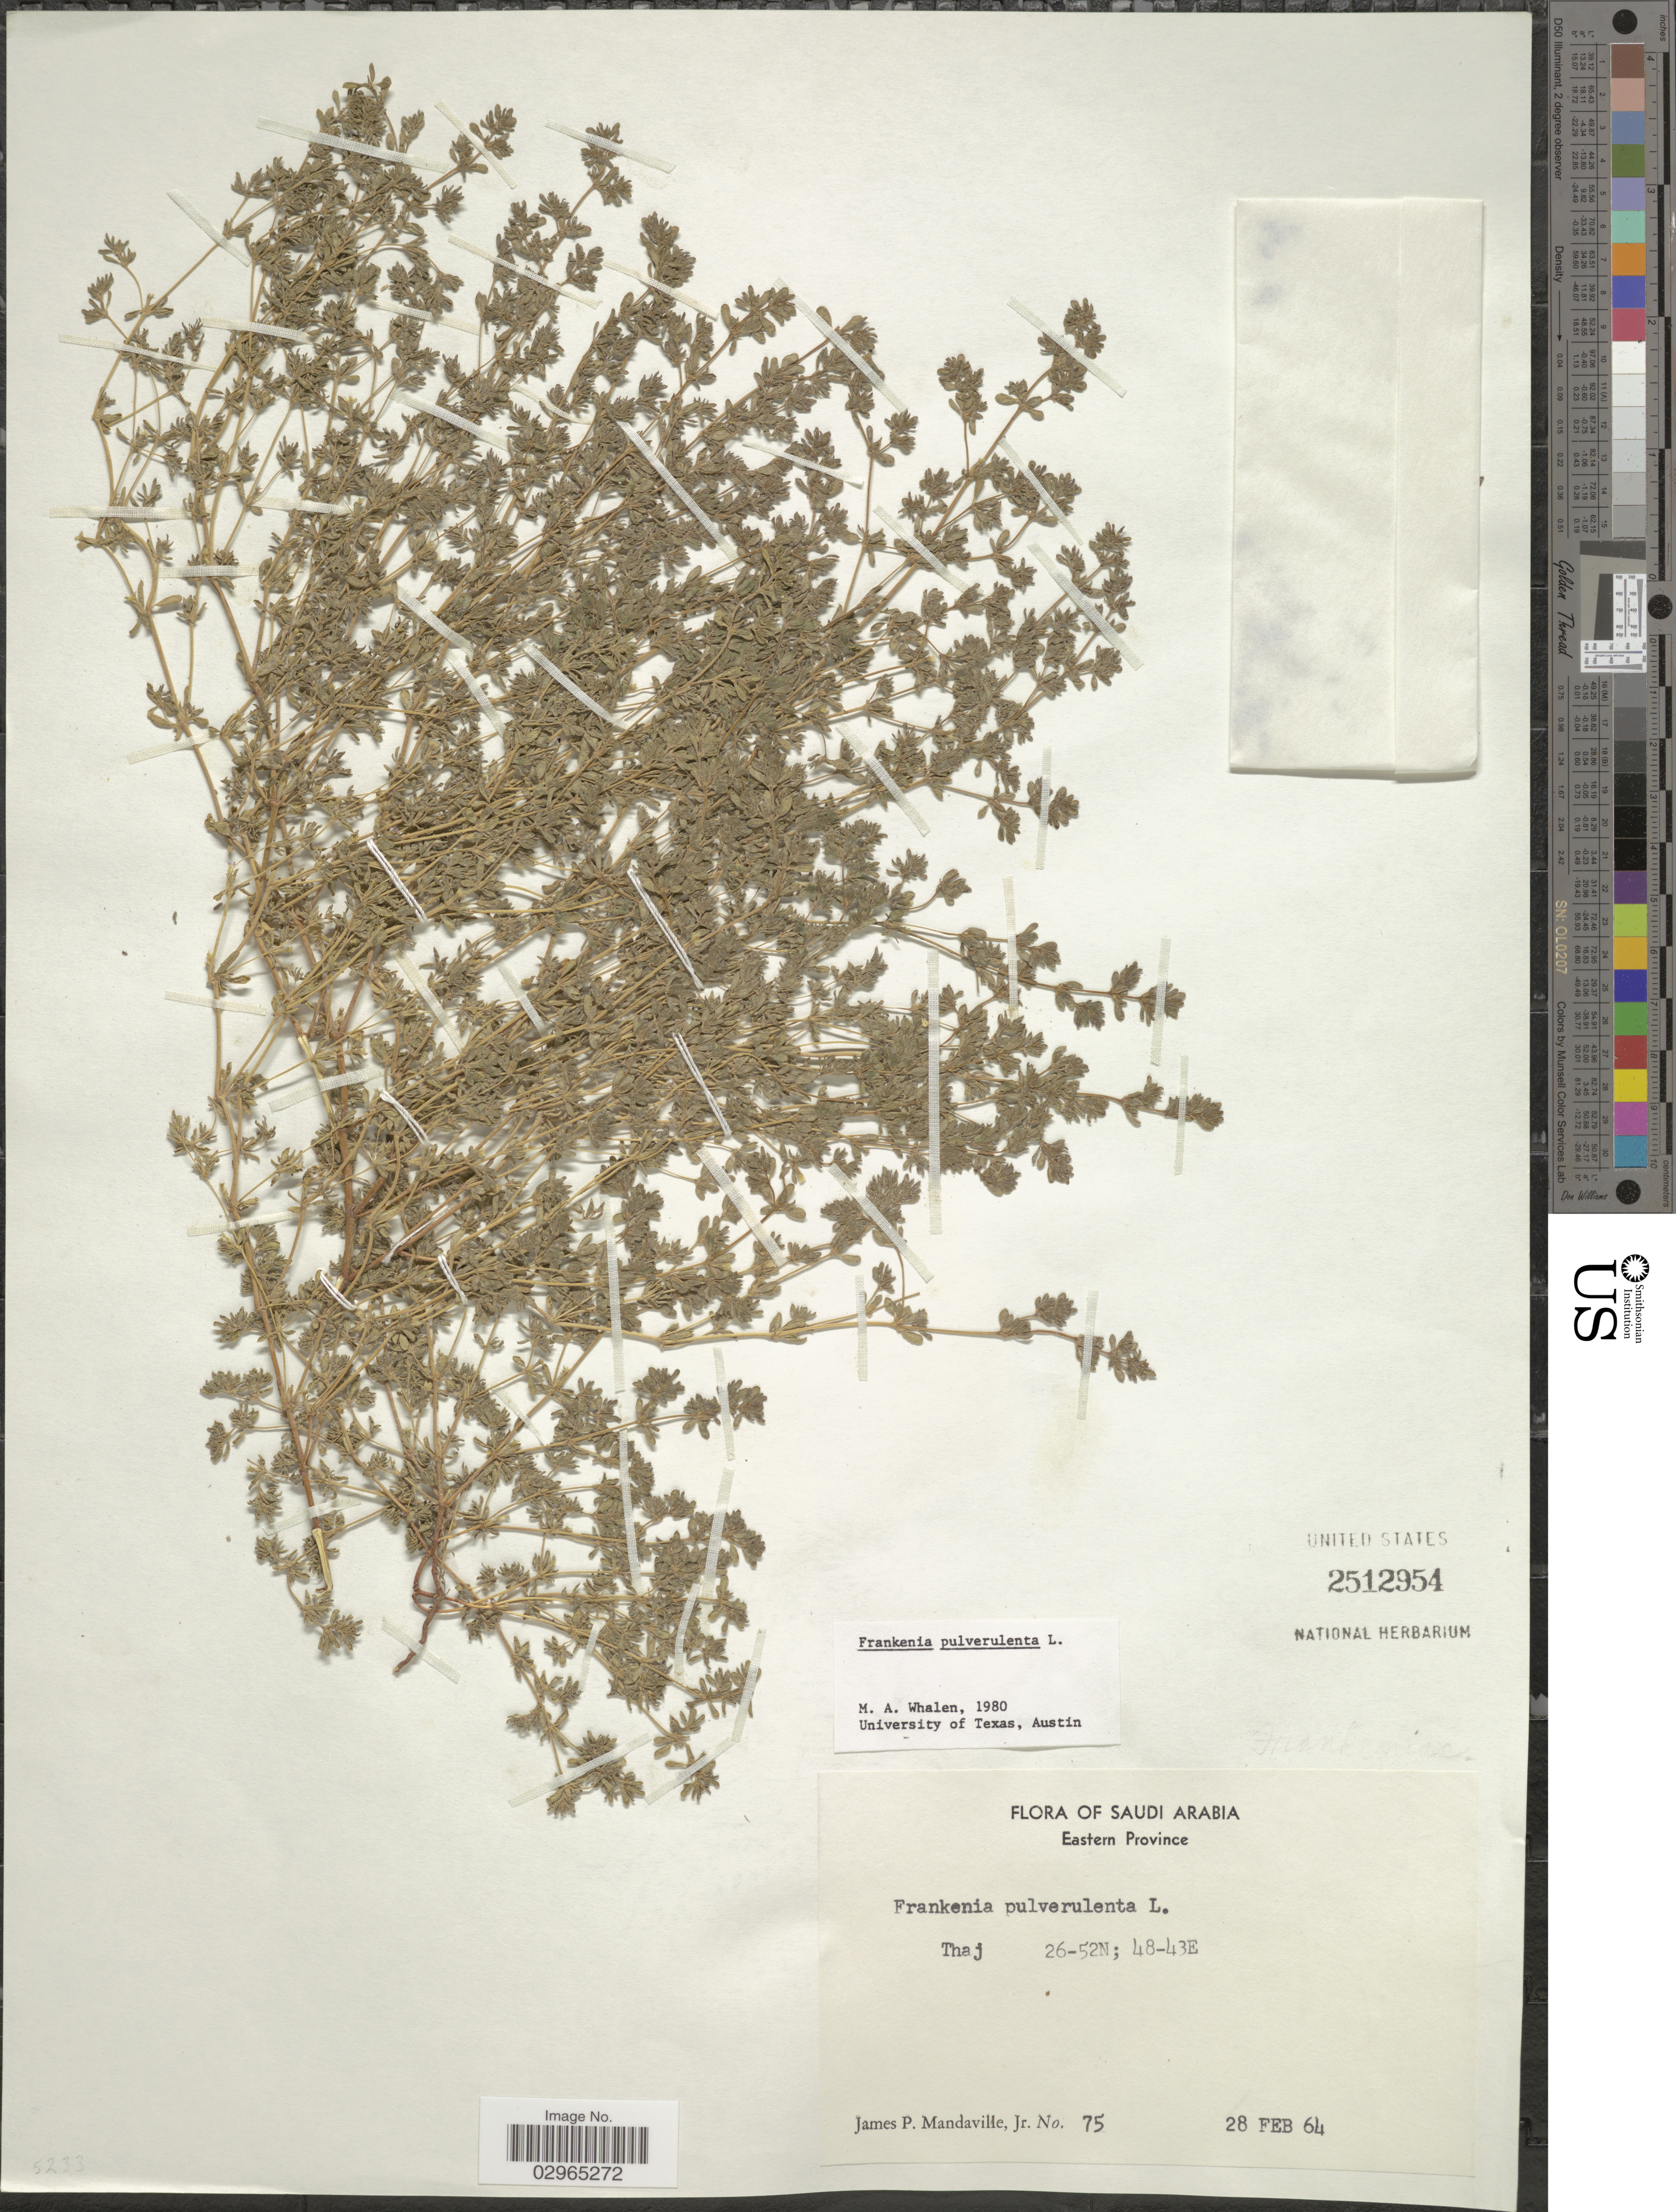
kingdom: Plantae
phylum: Tracheophyta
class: Magnoliopsida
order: Caryophyllales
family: Frankeniaceae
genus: Frankenia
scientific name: Frankenia pulverulenta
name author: L.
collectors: J. Mandaville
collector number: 75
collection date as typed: Transcribed d/m/y: 28/2/64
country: Saudi Arabia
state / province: Ash Sharqiyah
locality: Eastern Province. Thaj.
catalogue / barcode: US 2512954